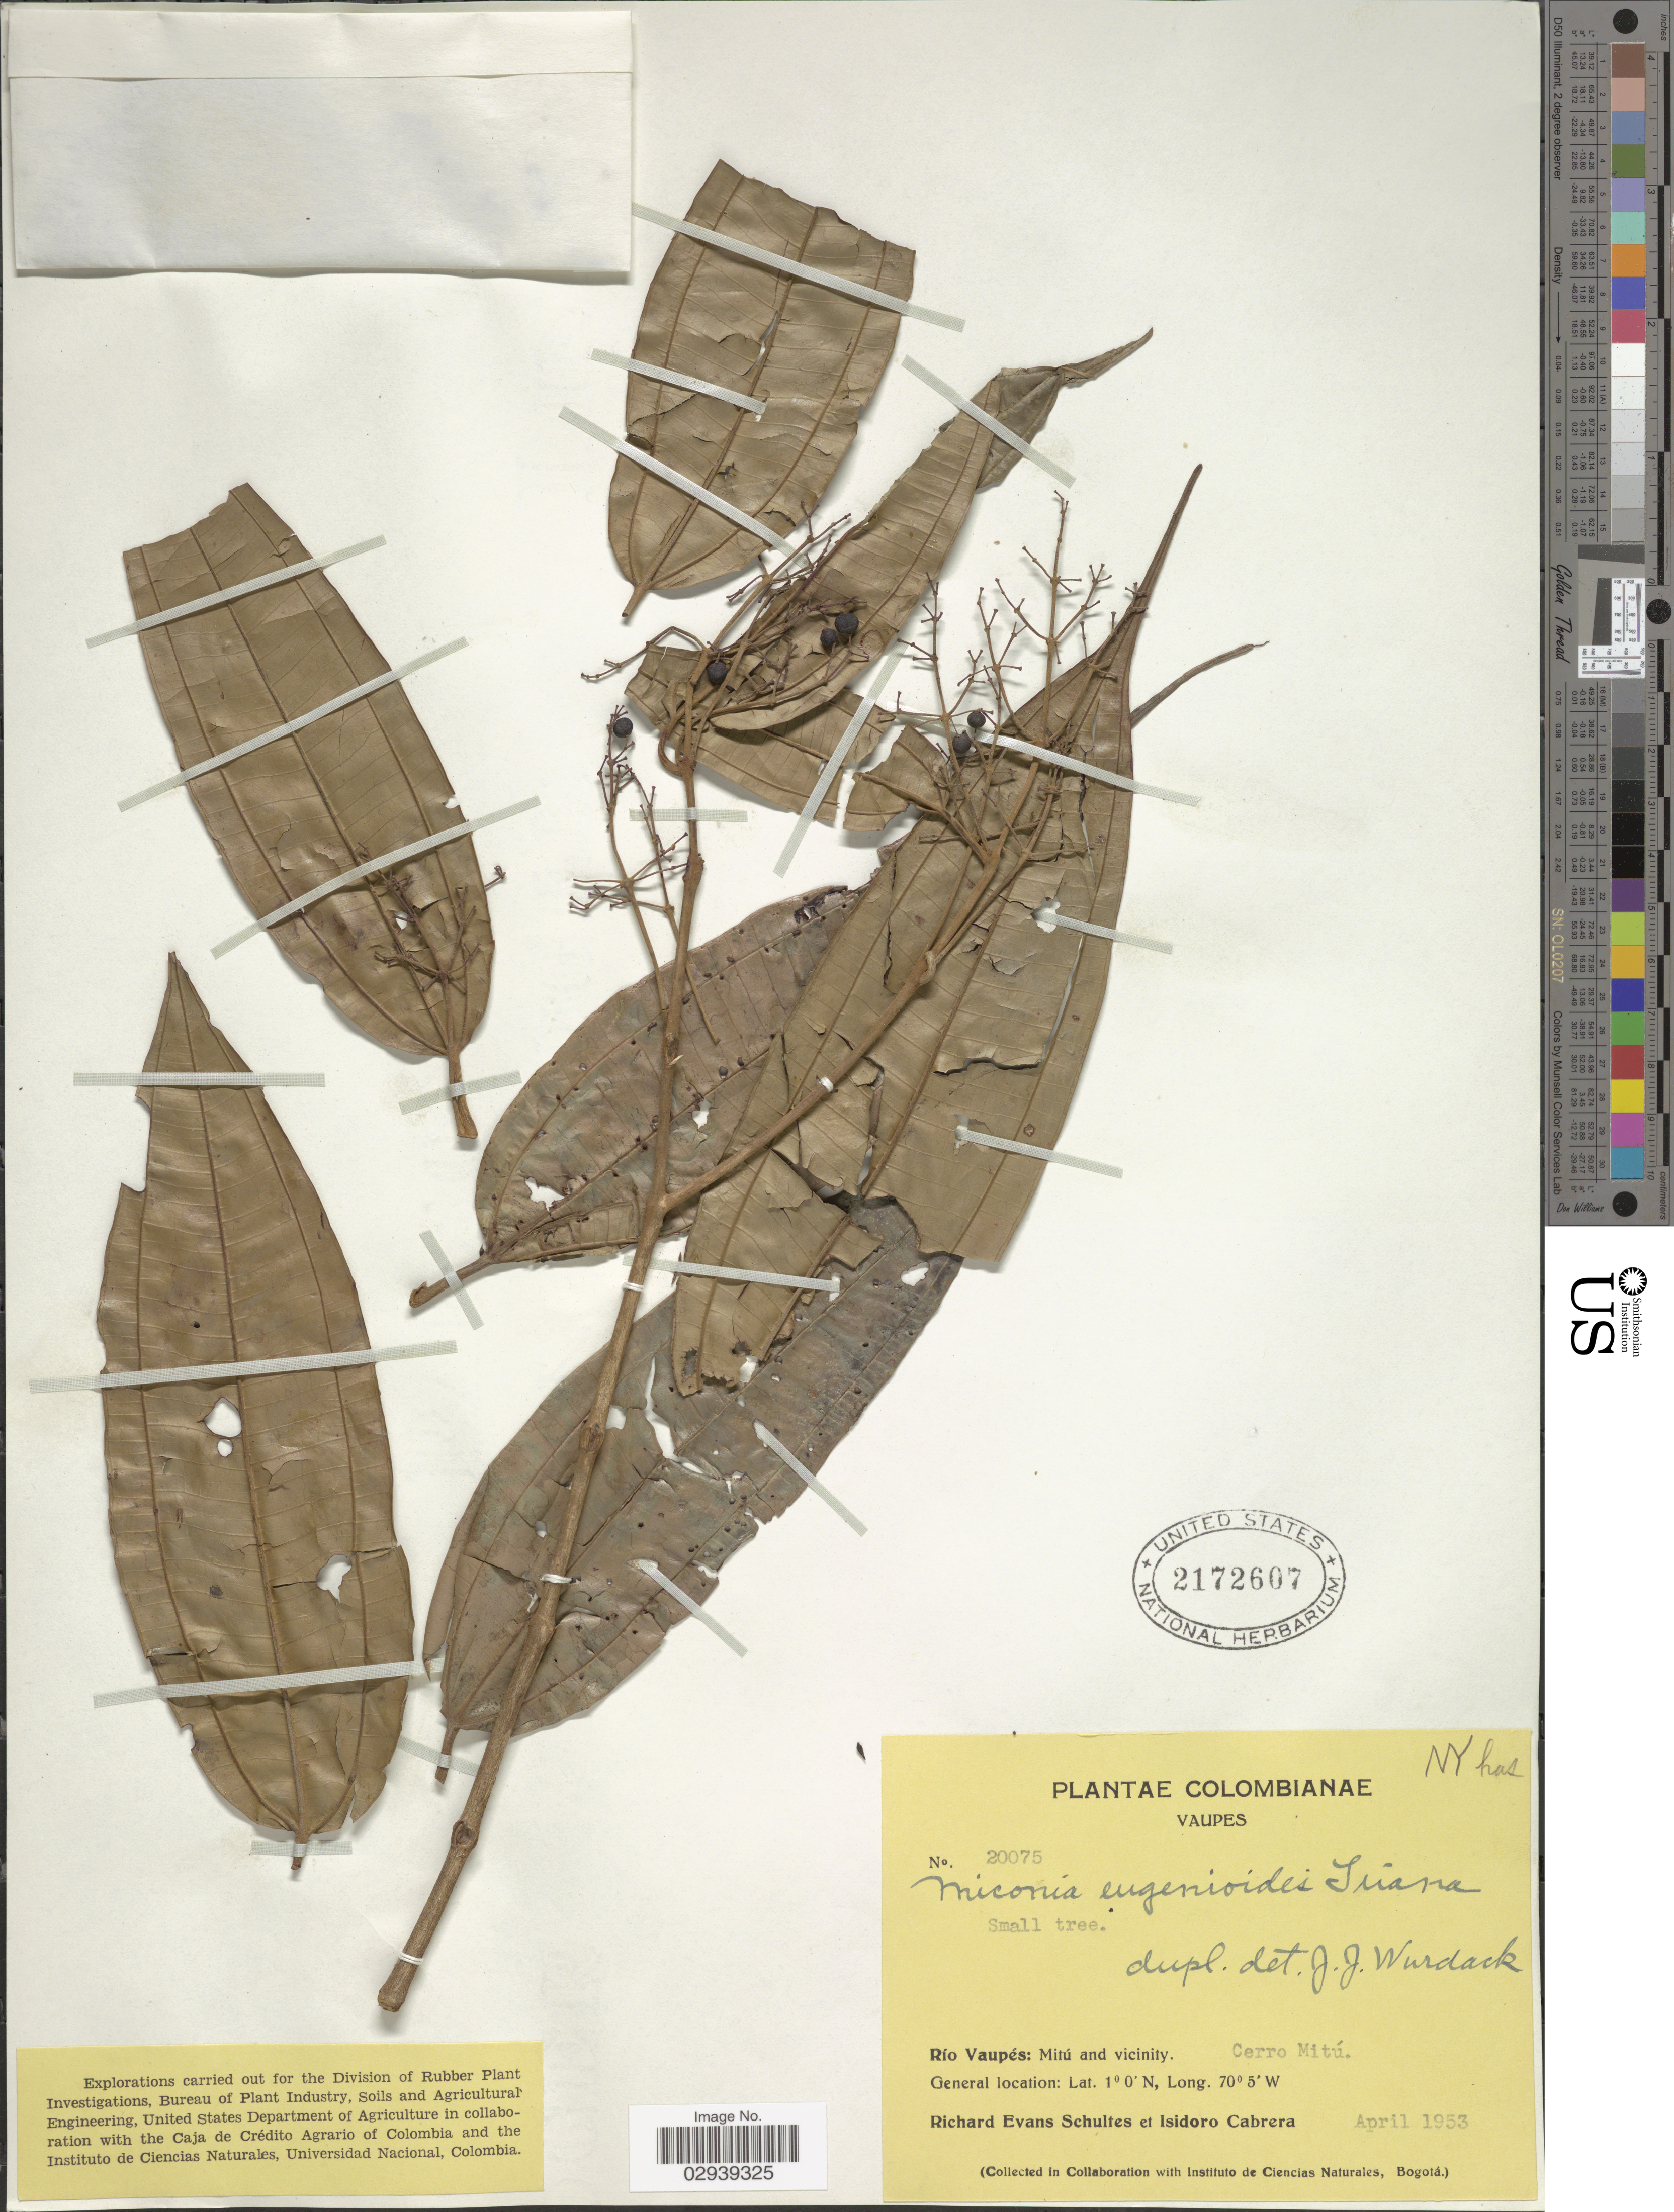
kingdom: Plantae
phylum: Tracheophyta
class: Magnoliopsida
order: Myrtales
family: Melastomataceae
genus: Miconia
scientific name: Miconia eugenioides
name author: Triana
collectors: R. E. Schultes & I. Cabrera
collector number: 20075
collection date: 1953-04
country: Colombia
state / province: Vaupés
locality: Río Vaupés: Mitú and vicinity. Cerro Mitú.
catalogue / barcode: US 2172607